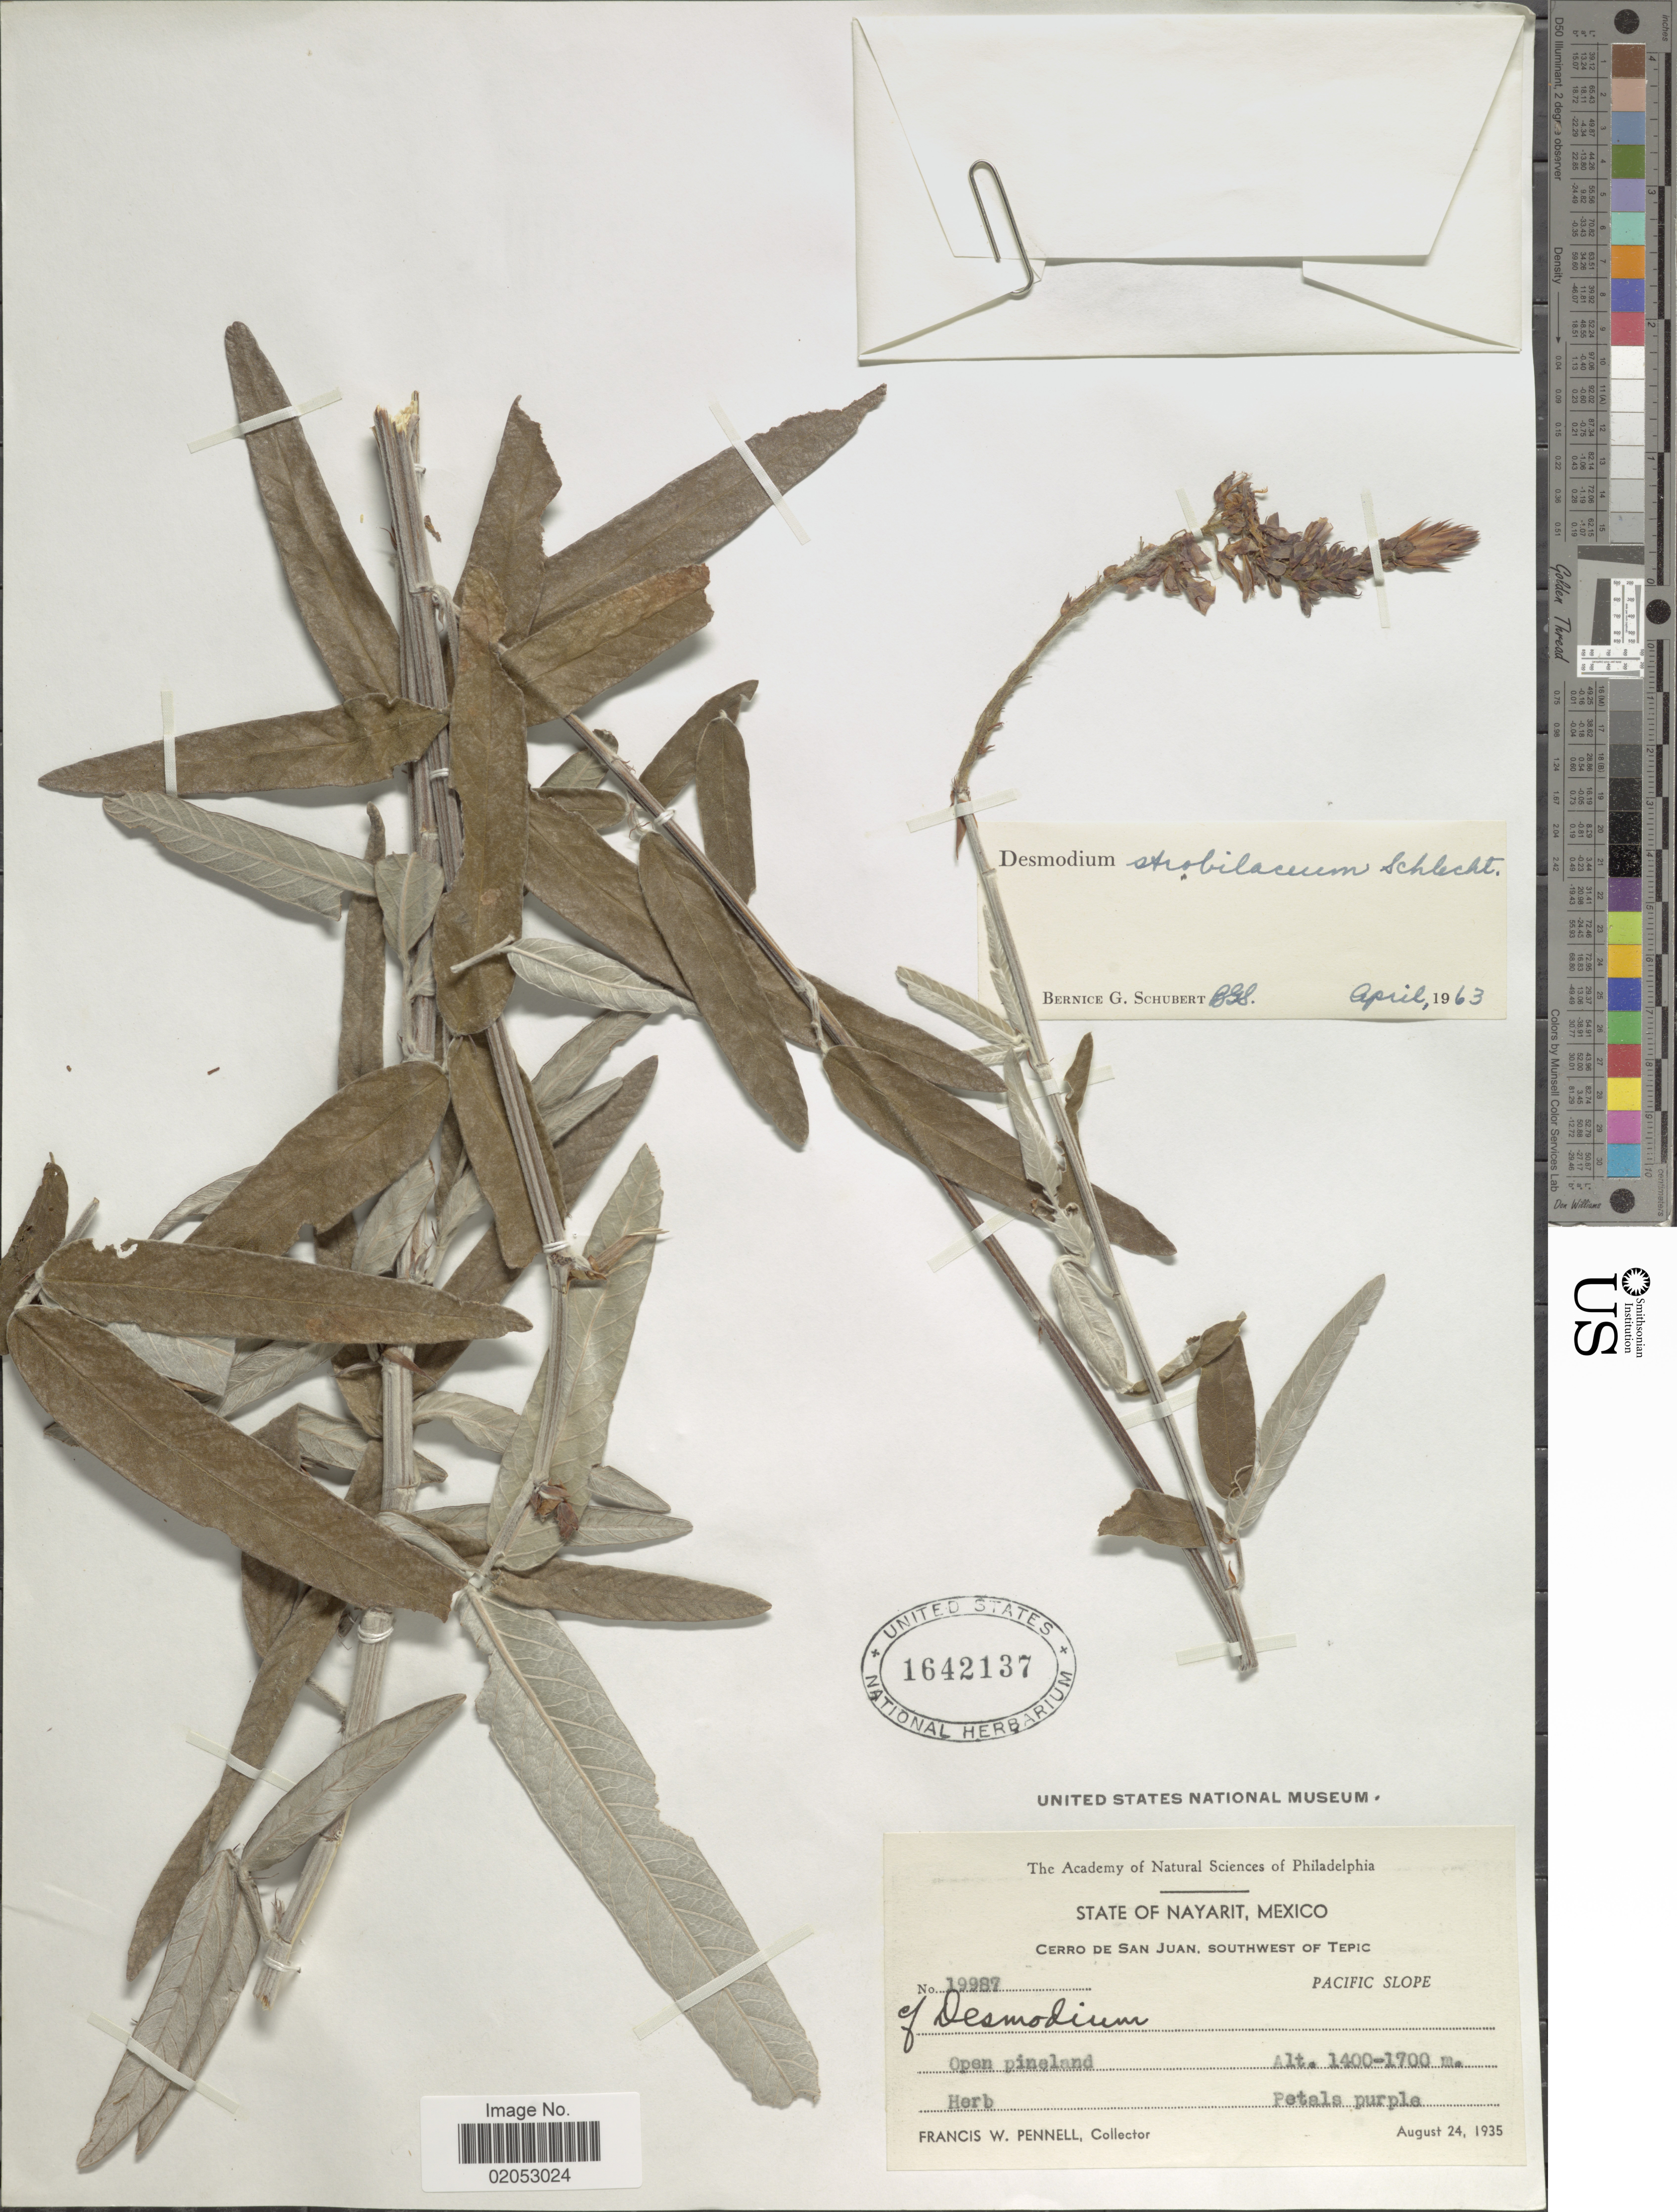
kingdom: Plantae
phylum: Tracheophyta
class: Magnoliopsida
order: Fabales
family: Fabaceae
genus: Desmodium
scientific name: Desmodium strobilaceum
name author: Schltdl.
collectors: F. W. Pennell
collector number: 19987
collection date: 1935-08-24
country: Mexico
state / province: Nayarit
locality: State of Nayarit. Cerro de San Juan, Southwest of Tepic. Pacific Slope. Open pineland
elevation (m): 1400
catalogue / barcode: US 1642137